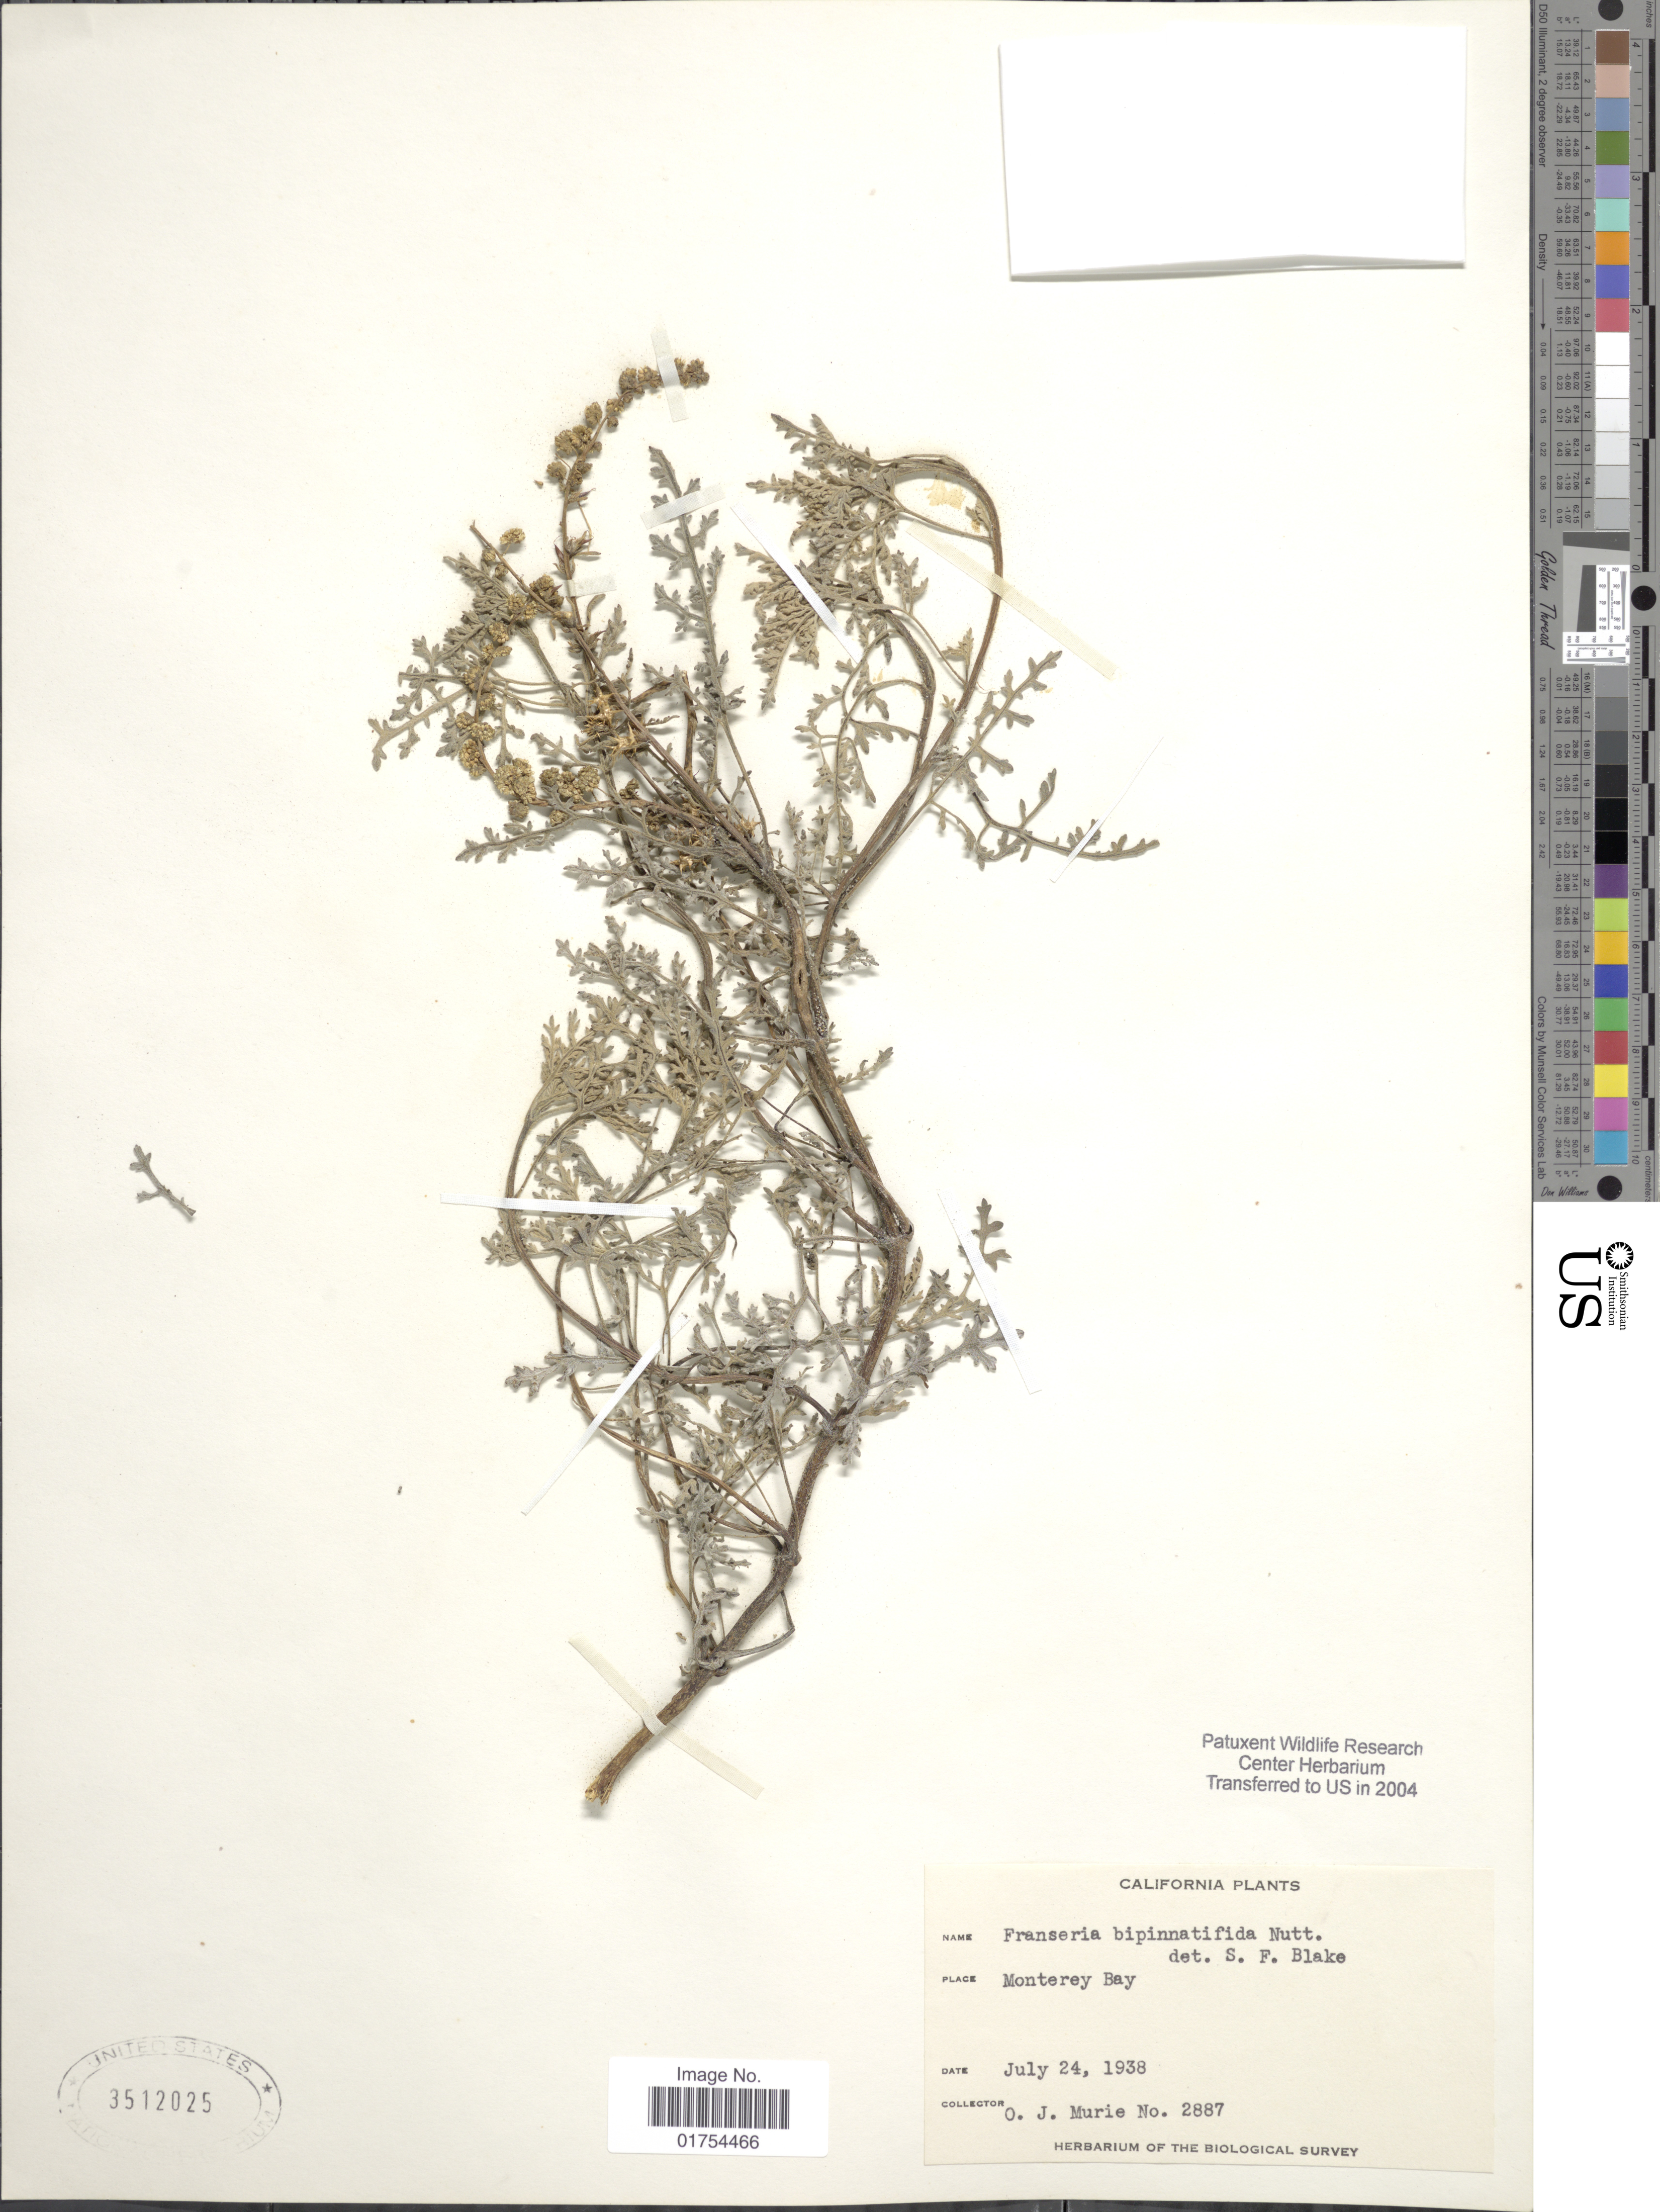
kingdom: Plantae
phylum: Tracheophyta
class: Magnoliopsida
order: Asterales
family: Asteraceae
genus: Franseria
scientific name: Franseria bipinnatifida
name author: (A. Gray) A. Gray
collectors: O. Murie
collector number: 2887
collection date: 1938-07-24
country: United States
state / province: California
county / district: Monterey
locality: Monterey Bay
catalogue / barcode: US 3512025